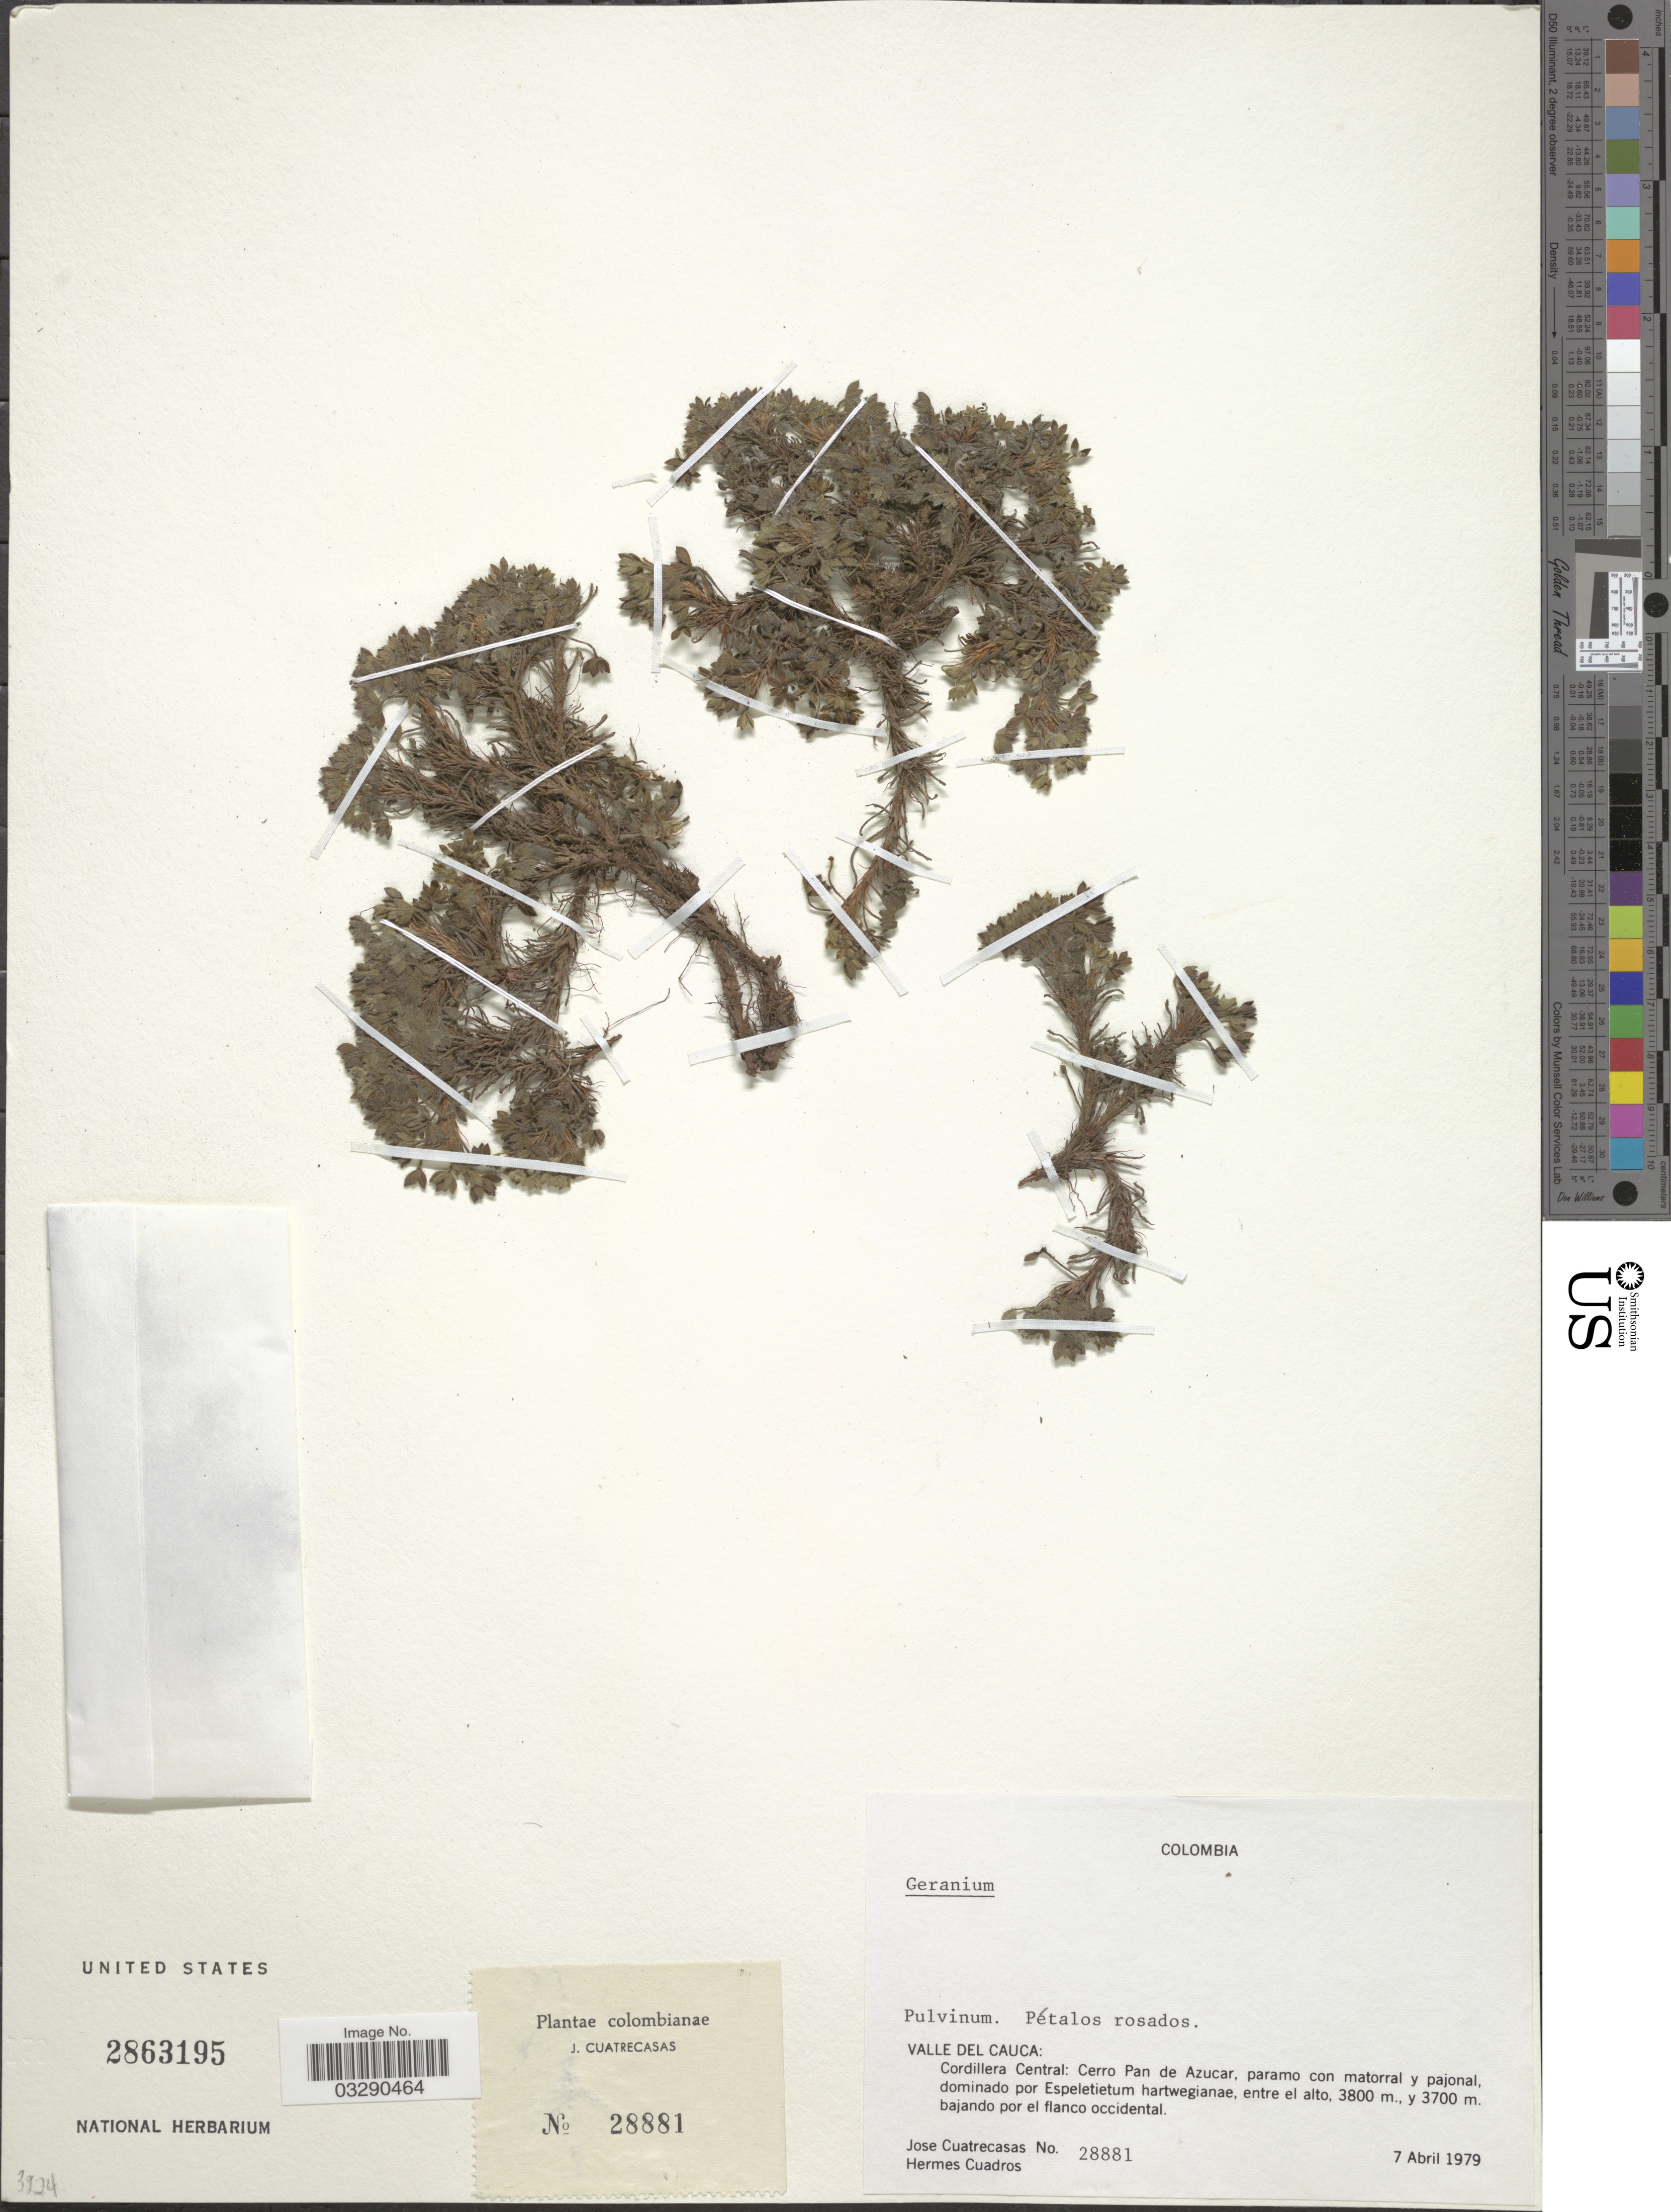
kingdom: Plantae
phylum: Tracheophyta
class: Magnoliopsida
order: Geraniales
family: Geraniaceae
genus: Geranium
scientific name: Geranium sp.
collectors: J. Cuatrecasas & H. Cuadros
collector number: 28881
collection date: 1979-04-07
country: Colombia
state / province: Valle del Cauca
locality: Cordillera Central: Cerro Pan de Azucar.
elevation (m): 3700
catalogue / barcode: US 2863195